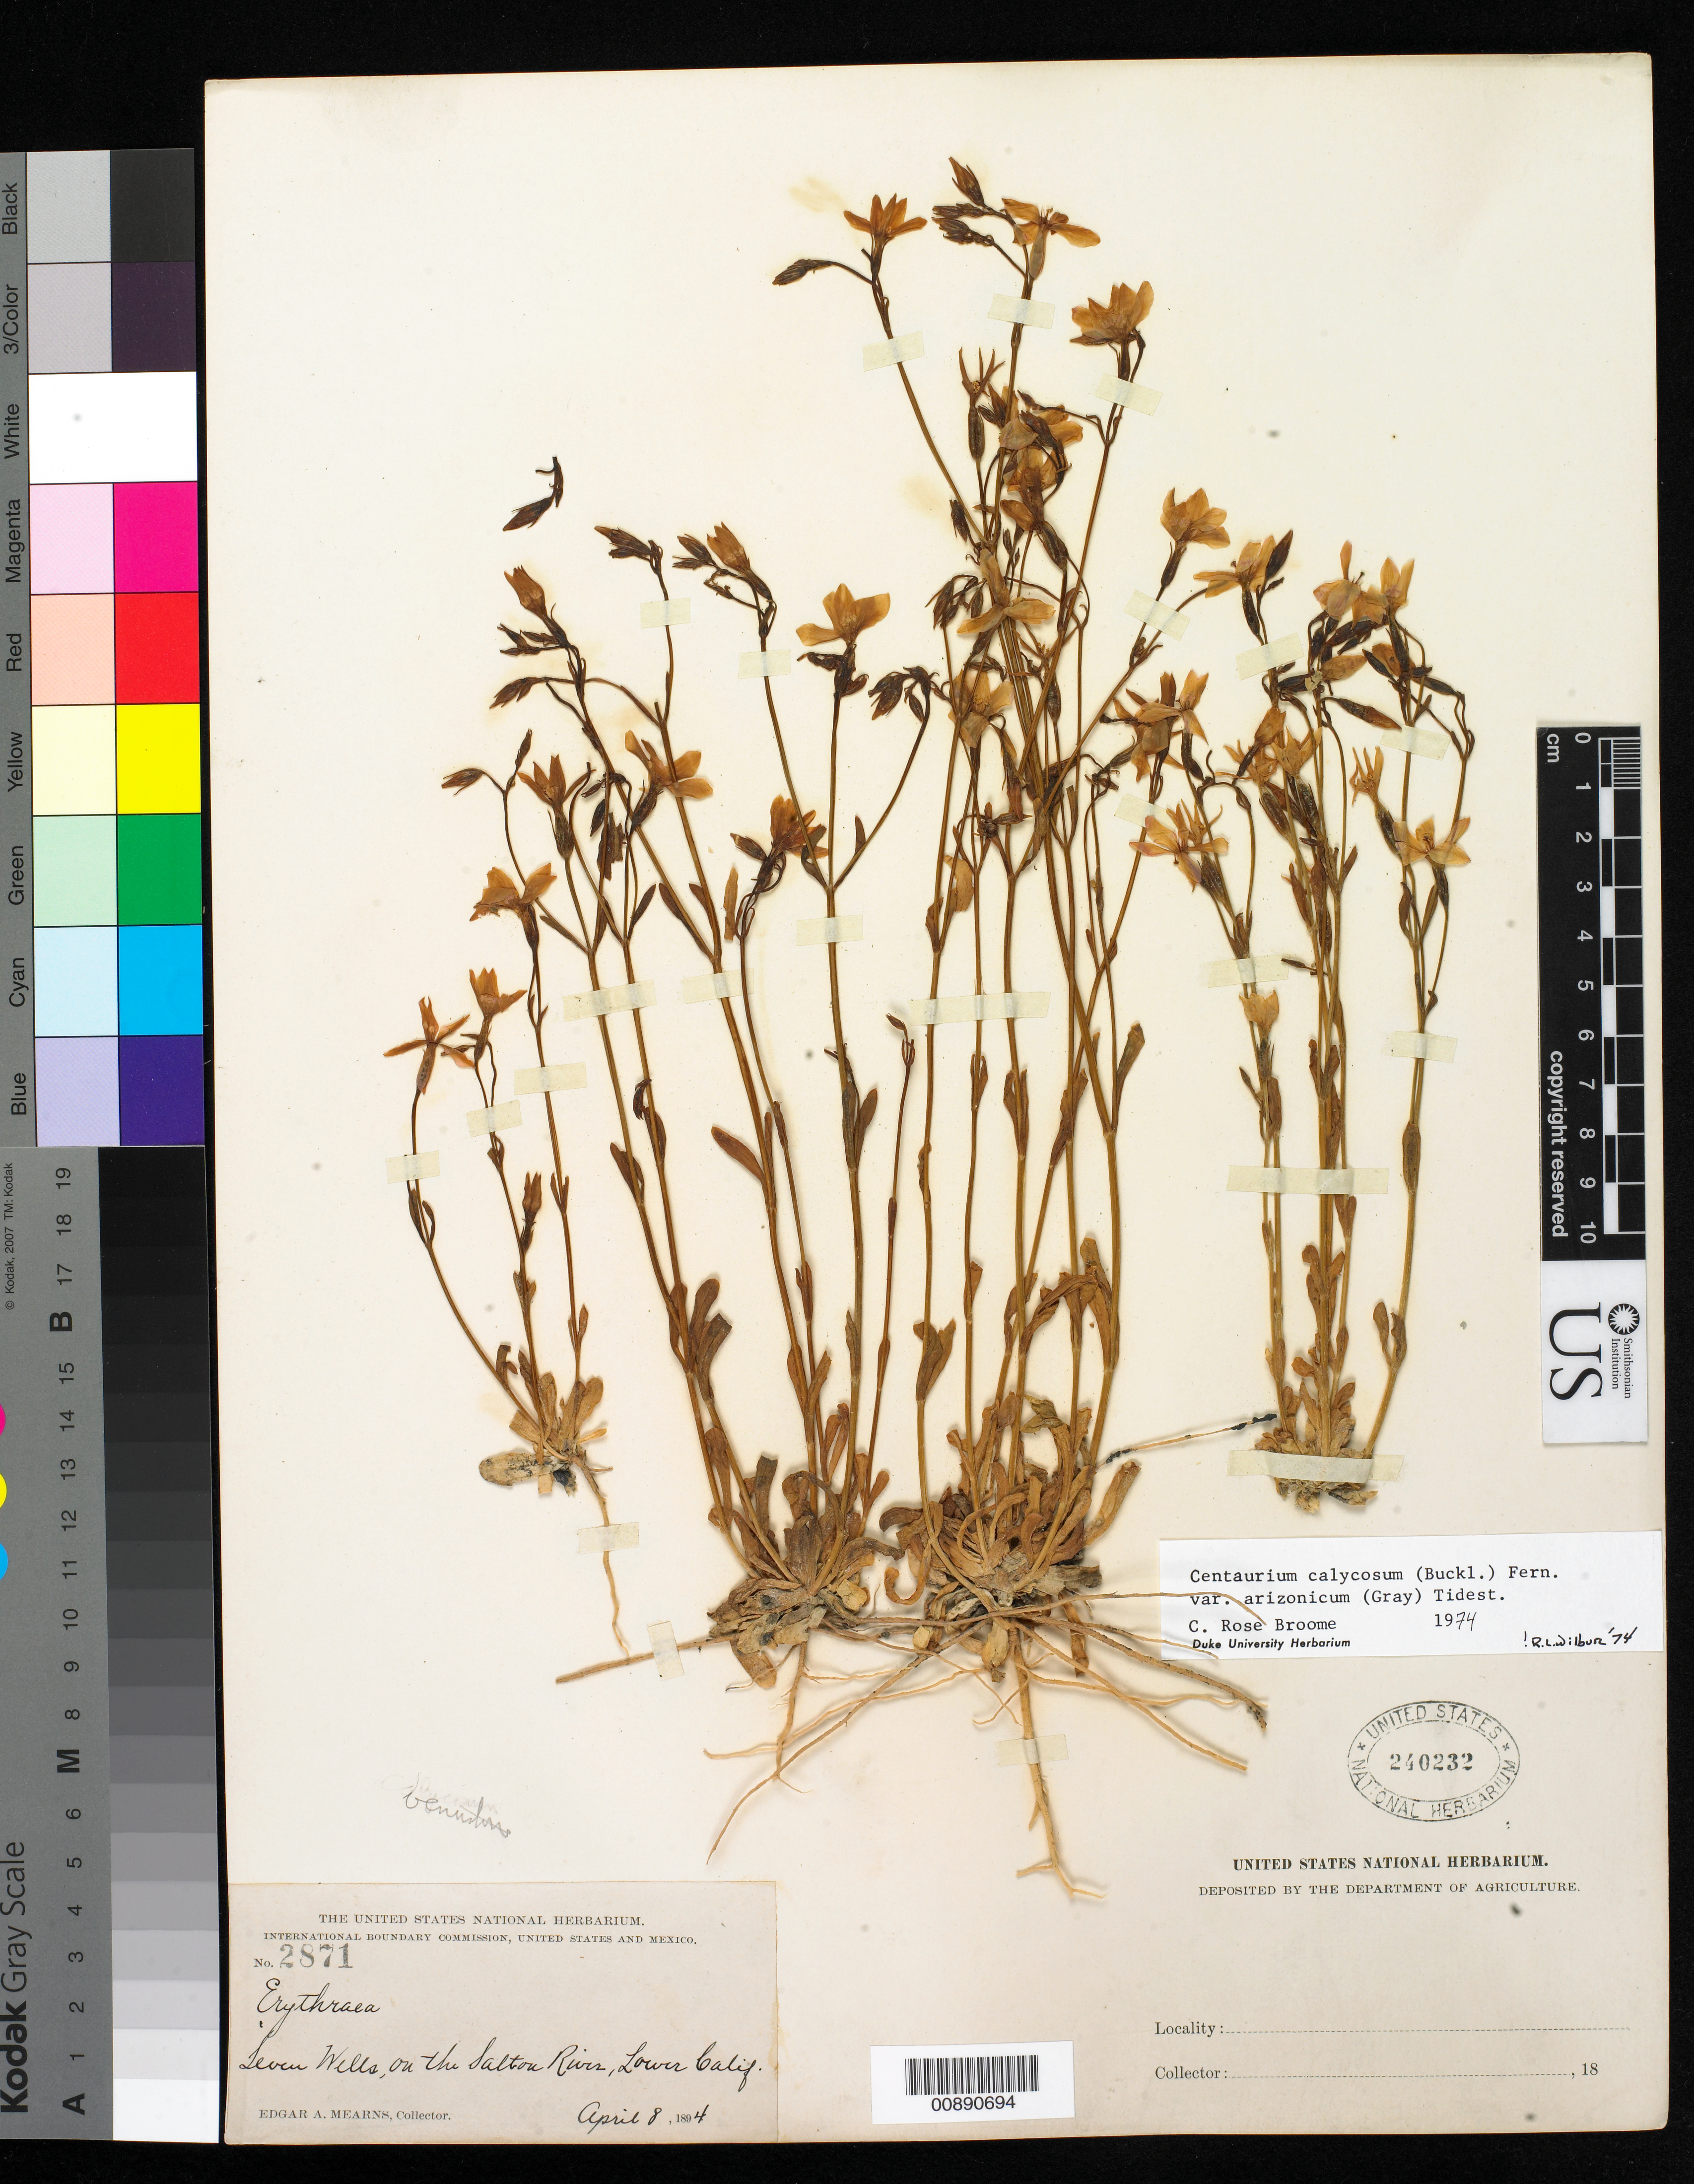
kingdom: Plantae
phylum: Tracheophyta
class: Magnoliopsida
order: Gentianales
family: Gentianaceae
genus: Centaurium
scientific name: Centaurium calycosum var. arizonicum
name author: (Buckley) Fernald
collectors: E. A. Mearns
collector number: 2871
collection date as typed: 08 Apr 1894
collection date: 1894-04-08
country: Mexico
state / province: Baja California Norte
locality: Seven Wells, on the Salton River, Baja California.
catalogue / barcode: US 240232